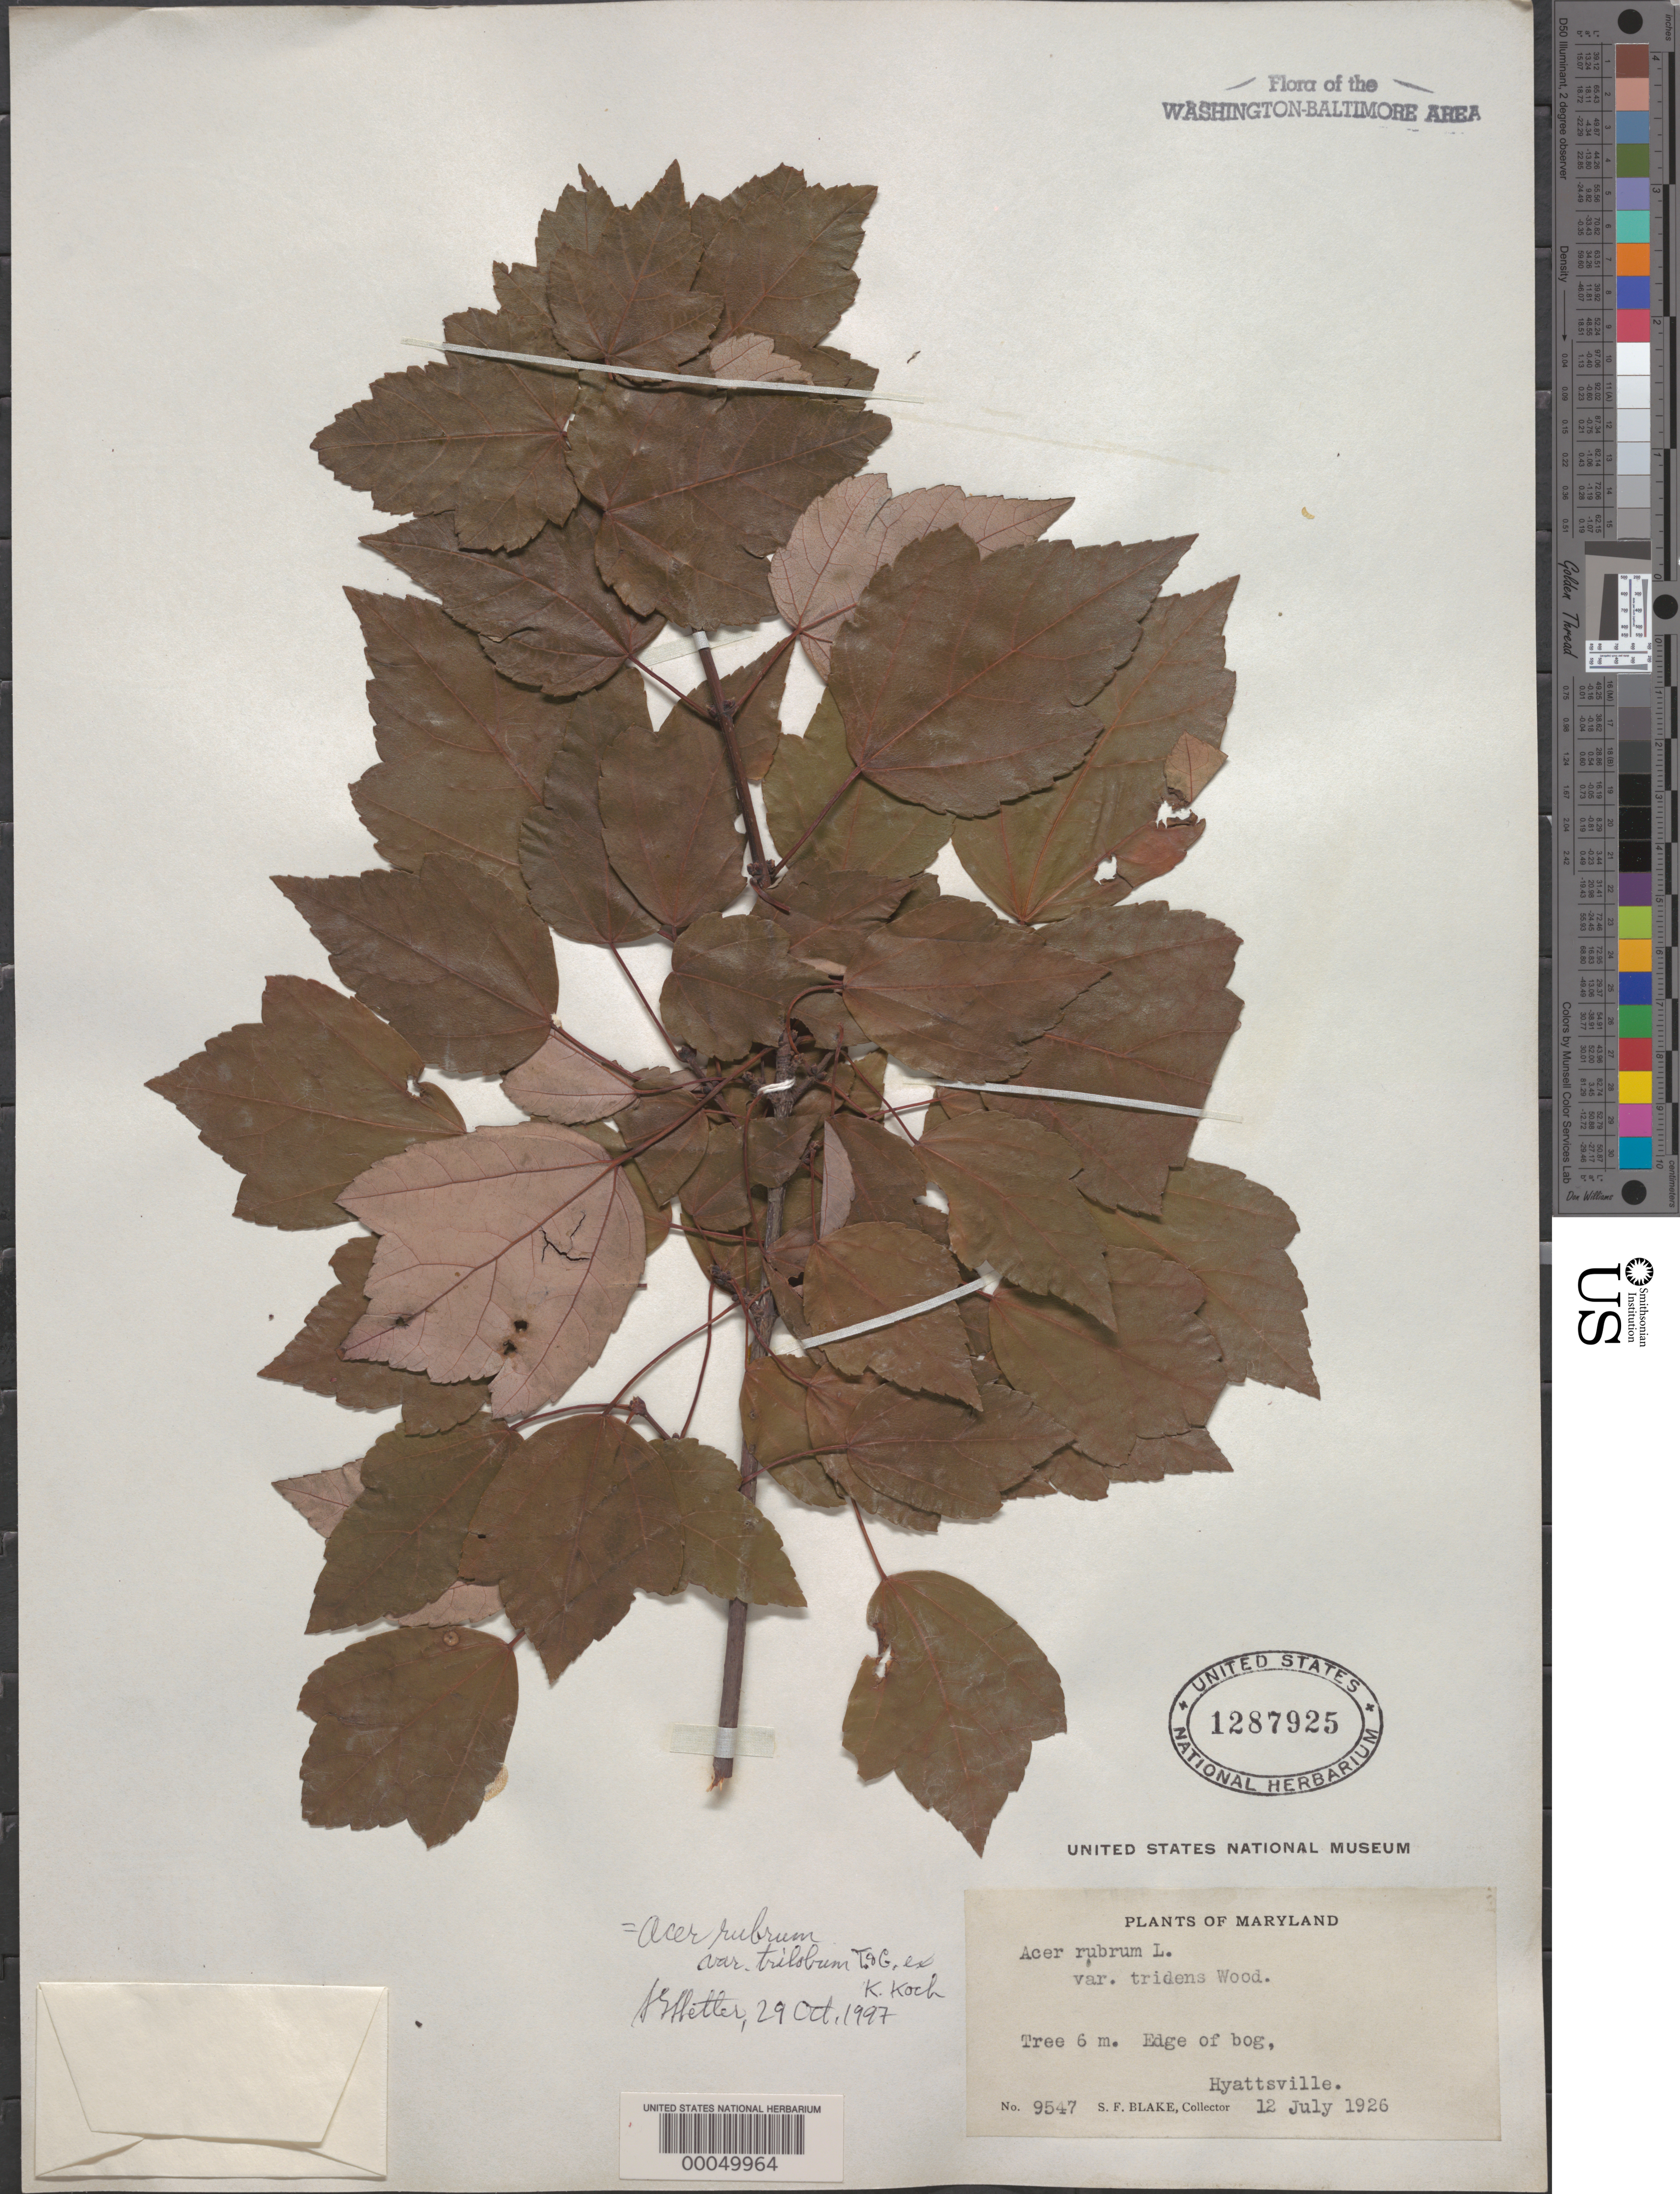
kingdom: Plantae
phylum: Tracheophyta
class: Magnoliopsida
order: Sapindales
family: Sapindaceae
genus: Acer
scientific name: Acer rubrum var. trilobum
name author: Torr. & A. Gray ex K. Koch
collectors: S. Blake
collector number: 9547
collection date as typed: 12 Jul 1926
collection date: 1926-07-12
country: United States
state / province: Maryland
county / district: Prince George's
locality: Hyattsville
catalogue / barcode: US 1287925